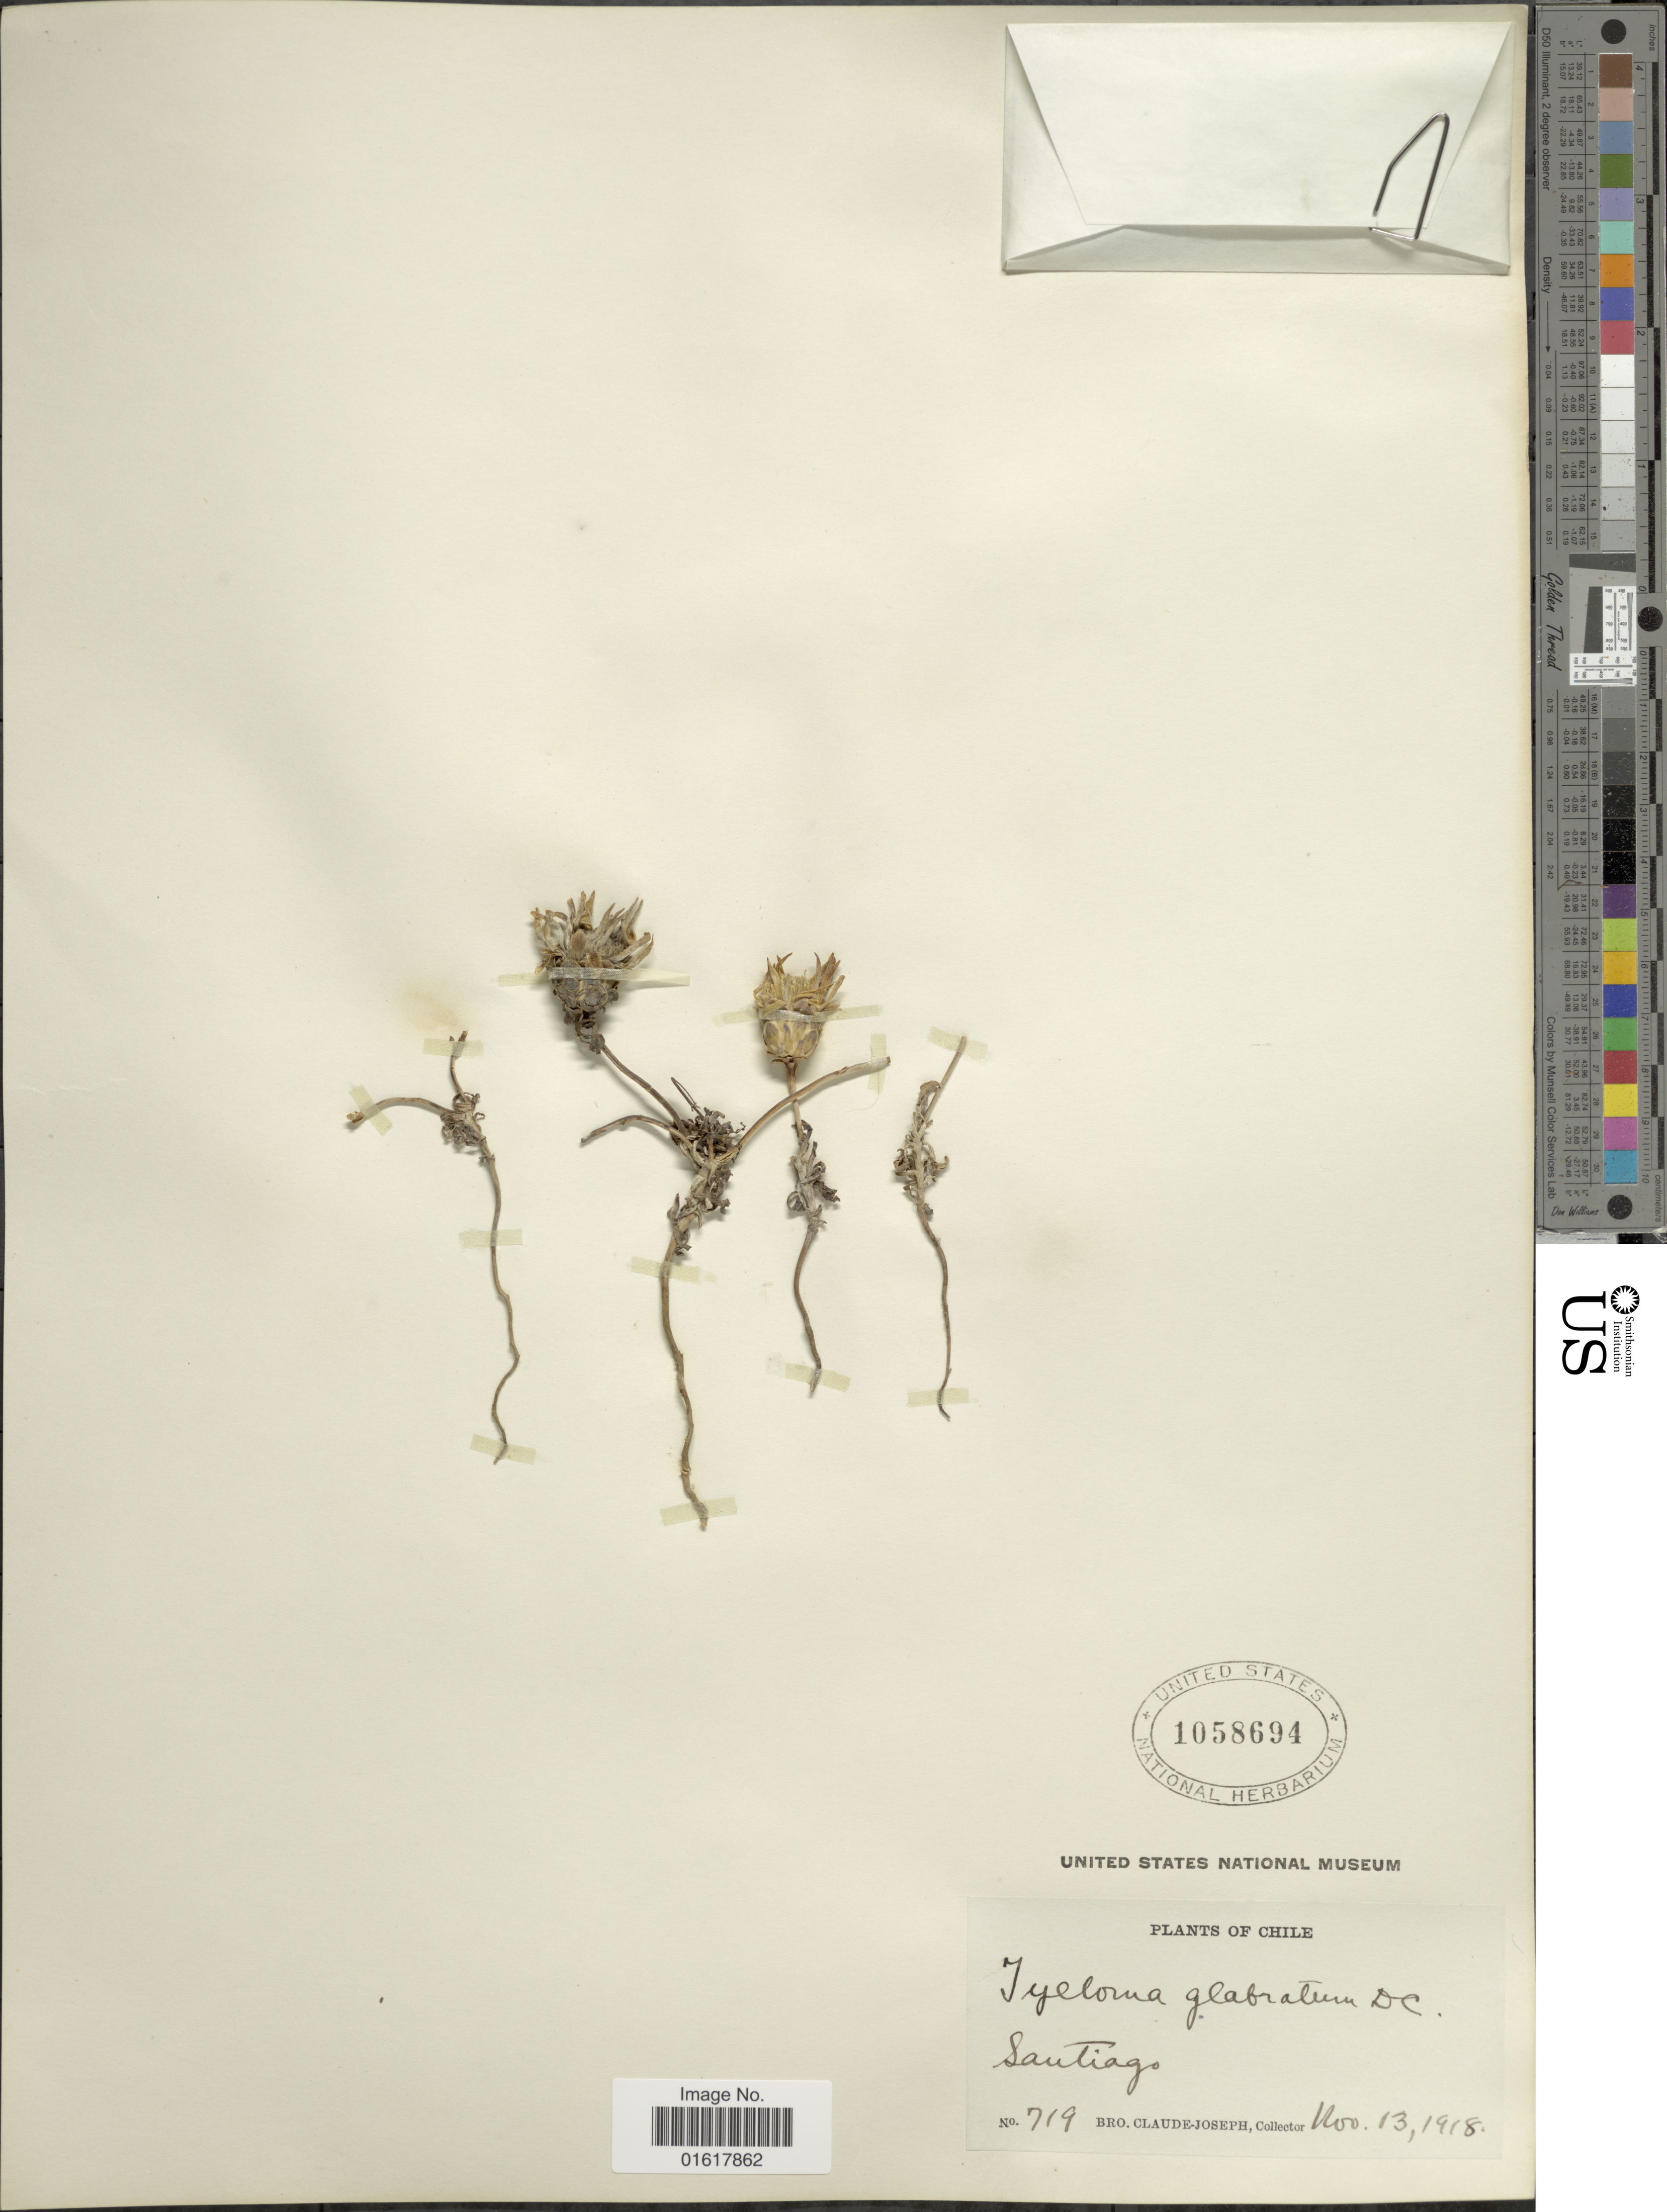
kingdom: Plantae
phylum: Tracheophyta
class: Magnoliopsida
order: Asterales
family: Asteraceae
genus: Chaetanthera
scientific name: Chaetanthera glabrata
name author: (DC.) F. Meigen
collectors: Bro. Claude-Joseph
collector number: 719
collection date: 1918-11-13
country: Chile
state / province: Región Metropolitana (RM)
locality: Santiago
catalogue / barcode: US 1058694